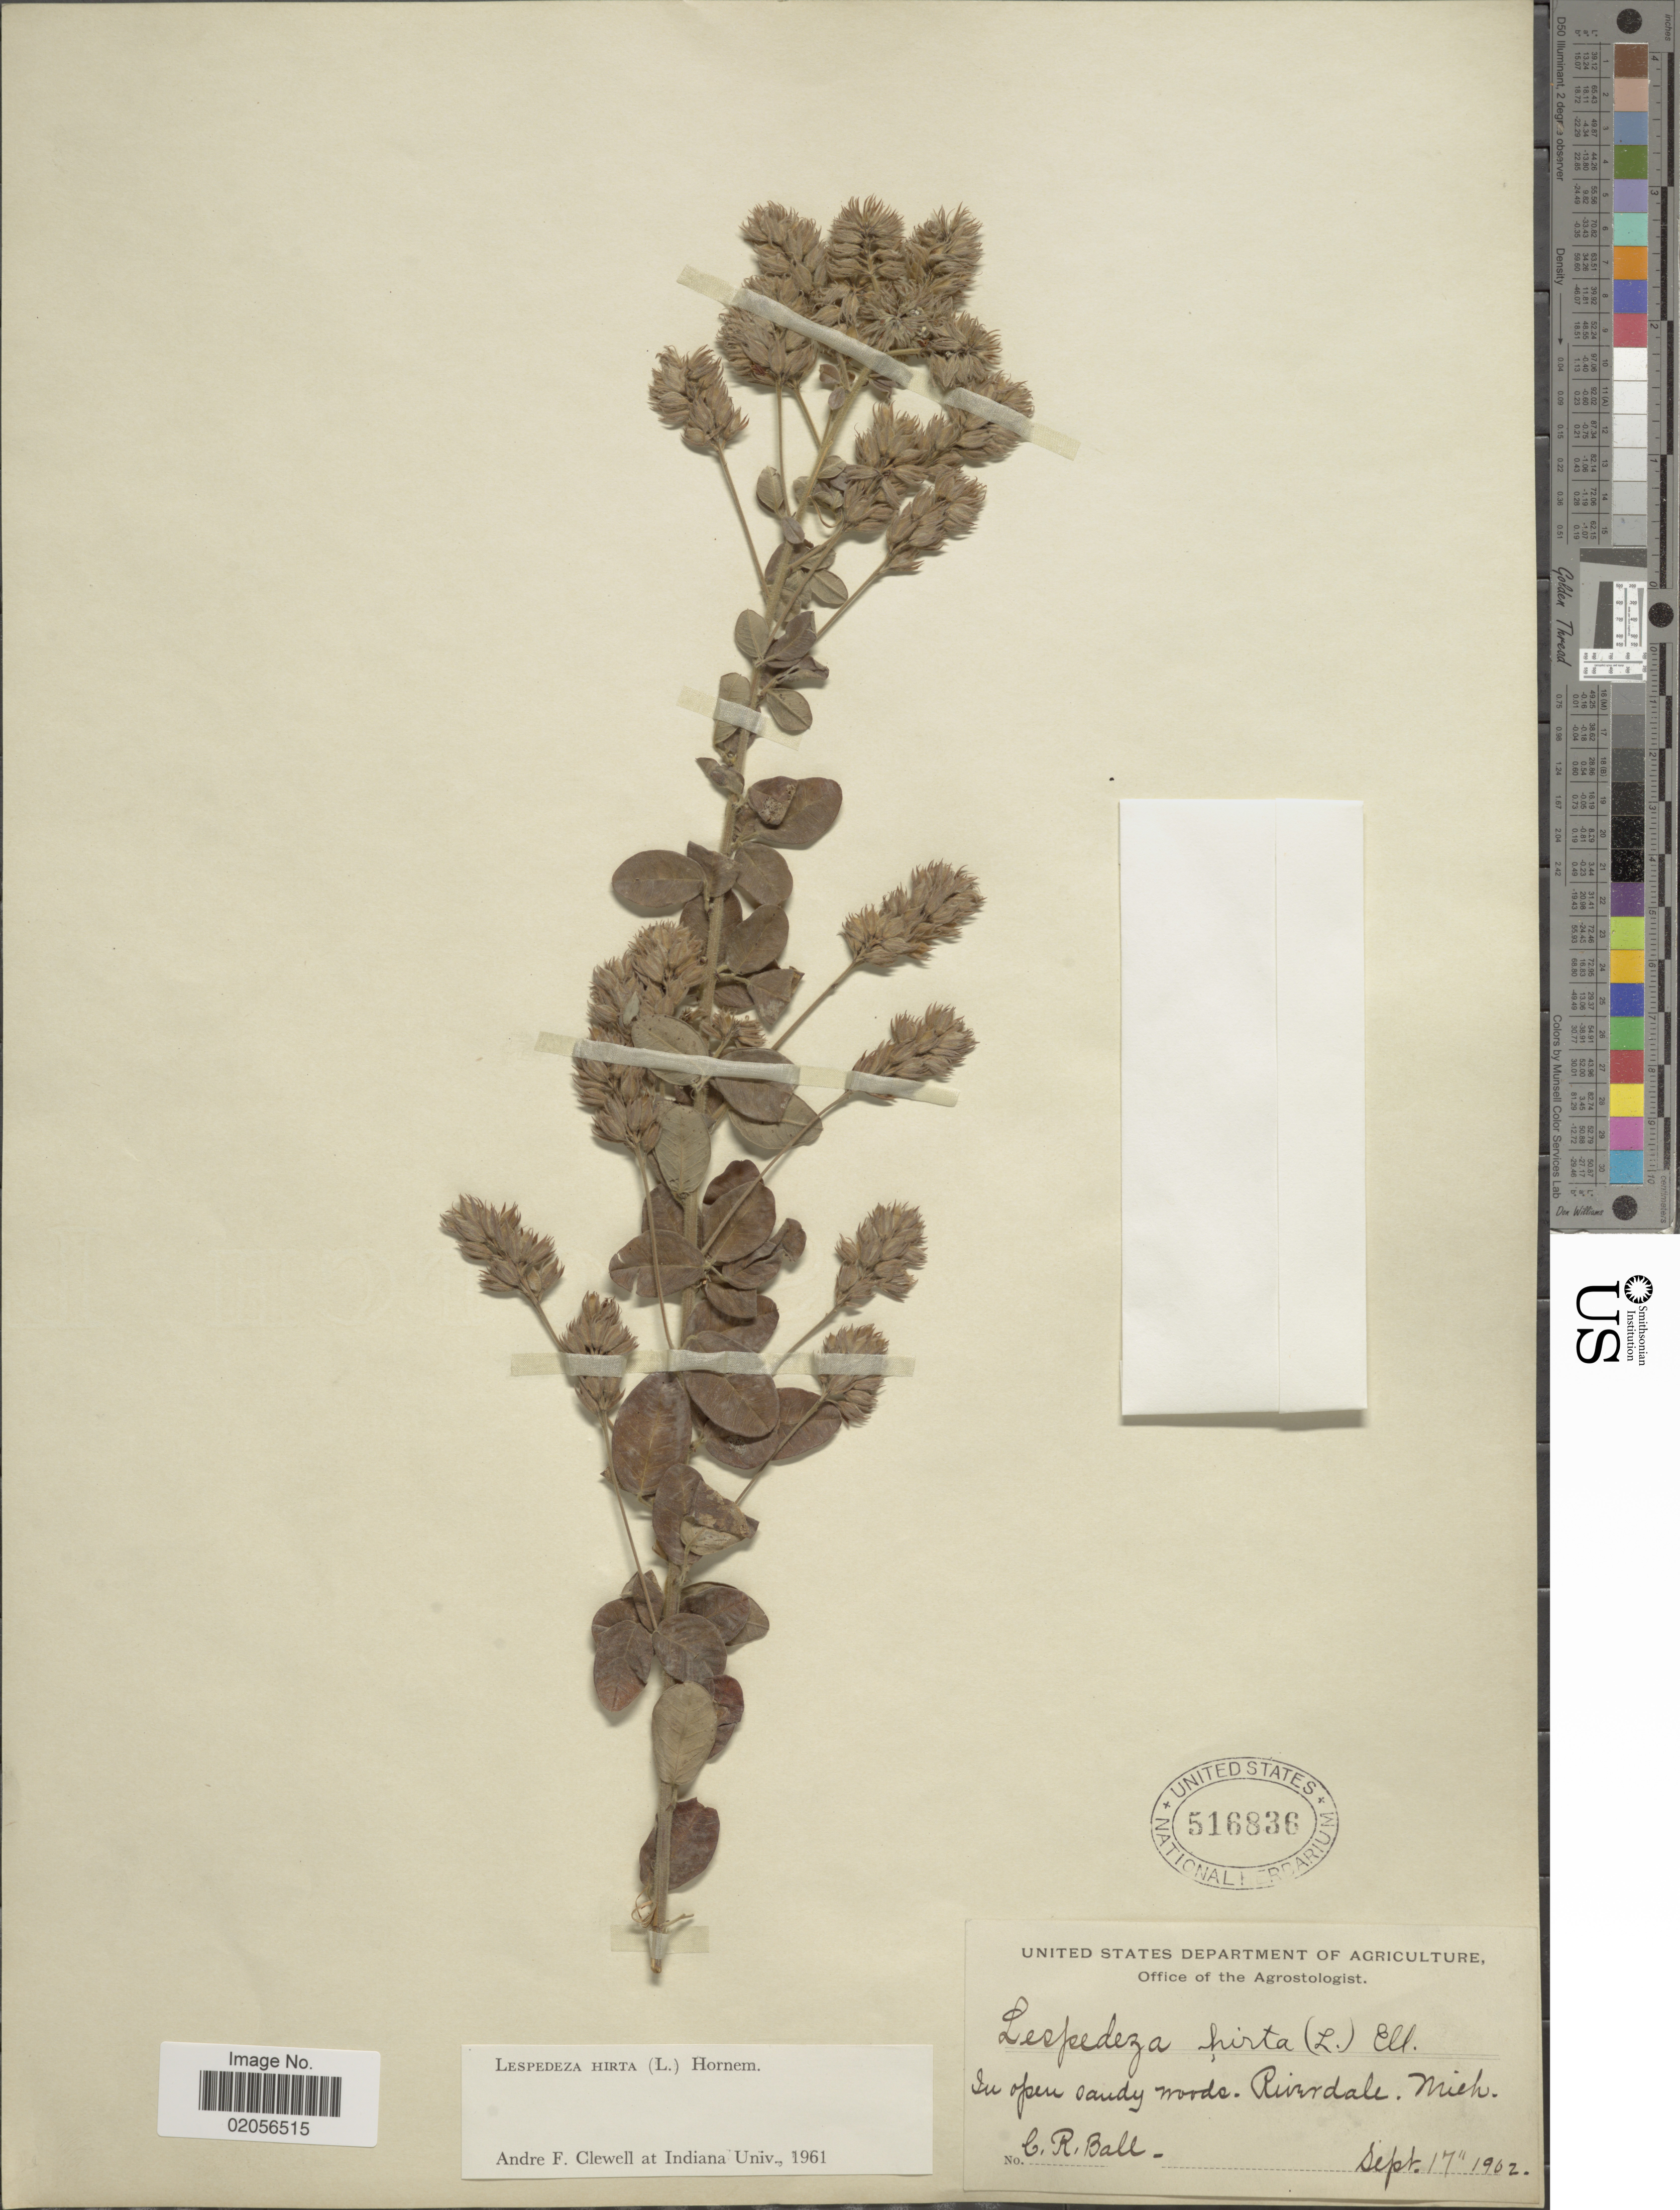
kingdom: Plantae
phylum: Tracheophyta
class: Magnoliopsida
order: Fabales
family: Fabaceae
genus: Lespedeza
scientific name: Lespedeza hirta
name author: (L.) Hornem.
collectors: C. R. Ball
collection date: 1962-09-17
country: Mexico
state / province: Michoacán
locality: In open sandy woods - Riverdale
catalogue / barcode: US 516836